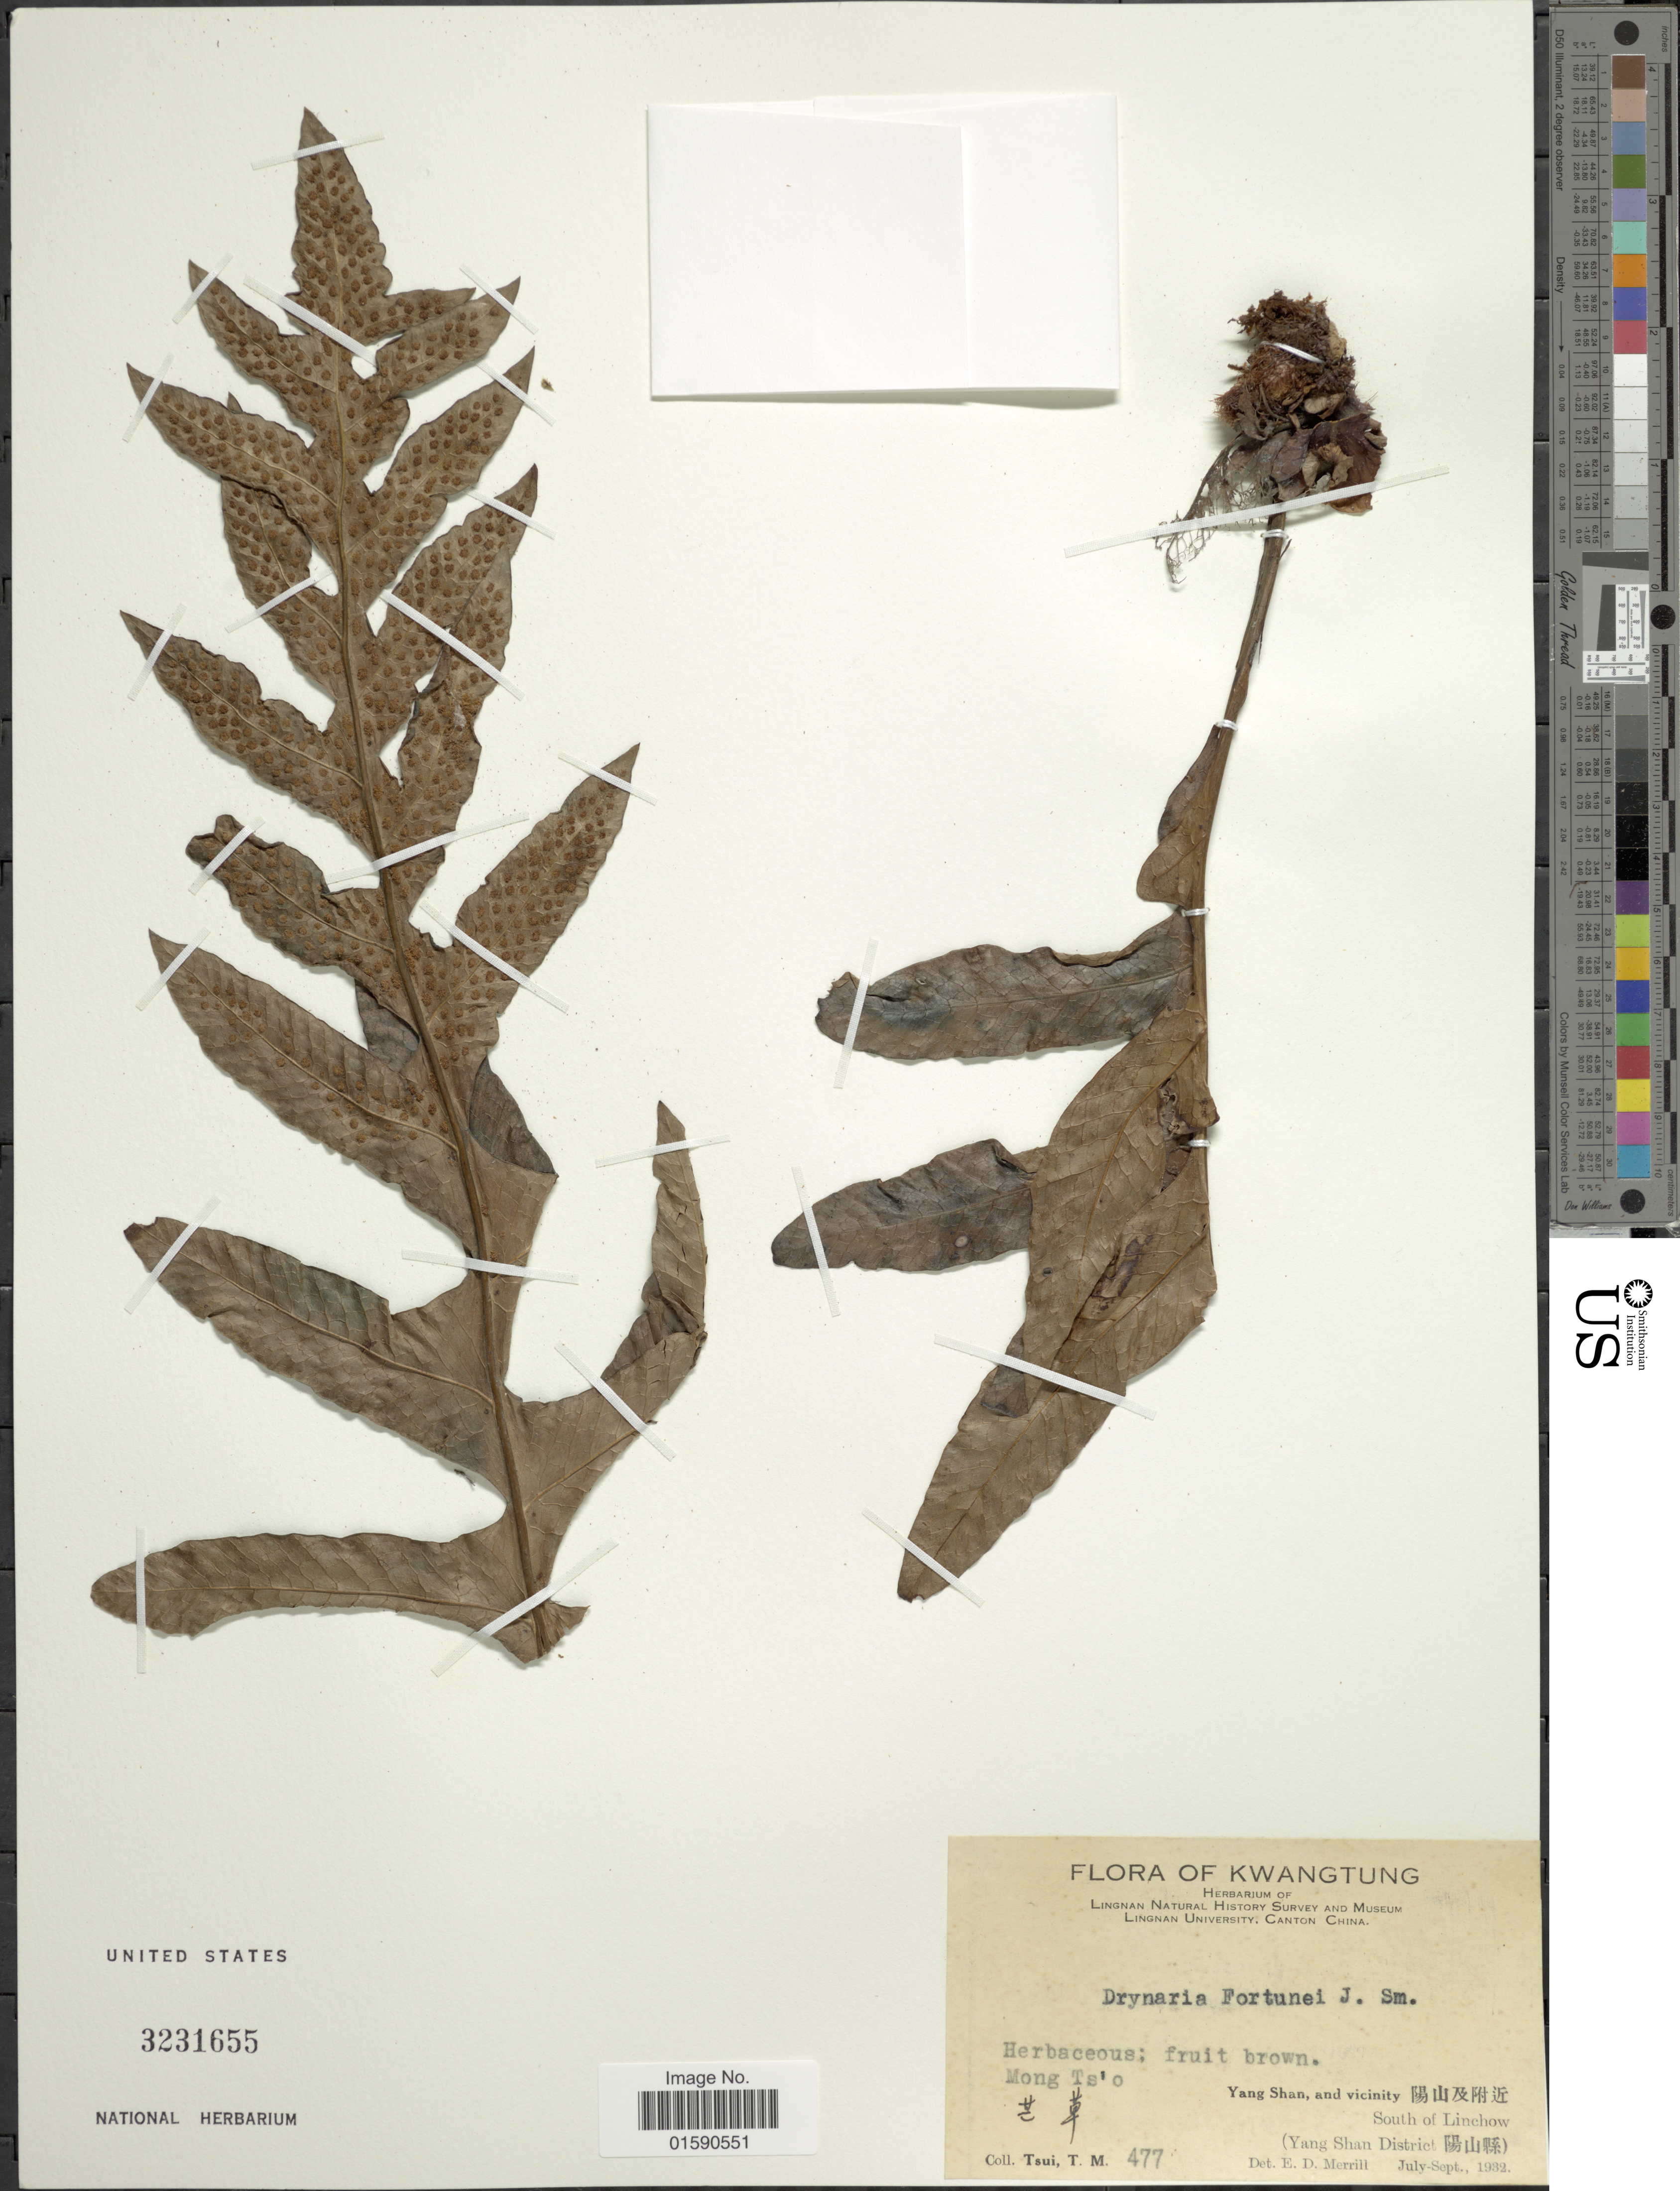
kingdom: Plantae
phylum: Tracheophyta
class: Polypodiopsida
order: Polypodiales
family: Polypodiaceae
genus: Drynaria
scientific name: Drynaria fortunei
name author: (Kunze ex Mett.) J. Sm.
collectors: T. Tsui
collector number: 477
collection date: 1932-07/1932-09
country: China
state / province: Guangdong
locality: Kwangtung. Yang Shan, and vicinity. South of Linchow (Yang Shan District). Mong Ts'o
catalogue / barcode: US 3231655